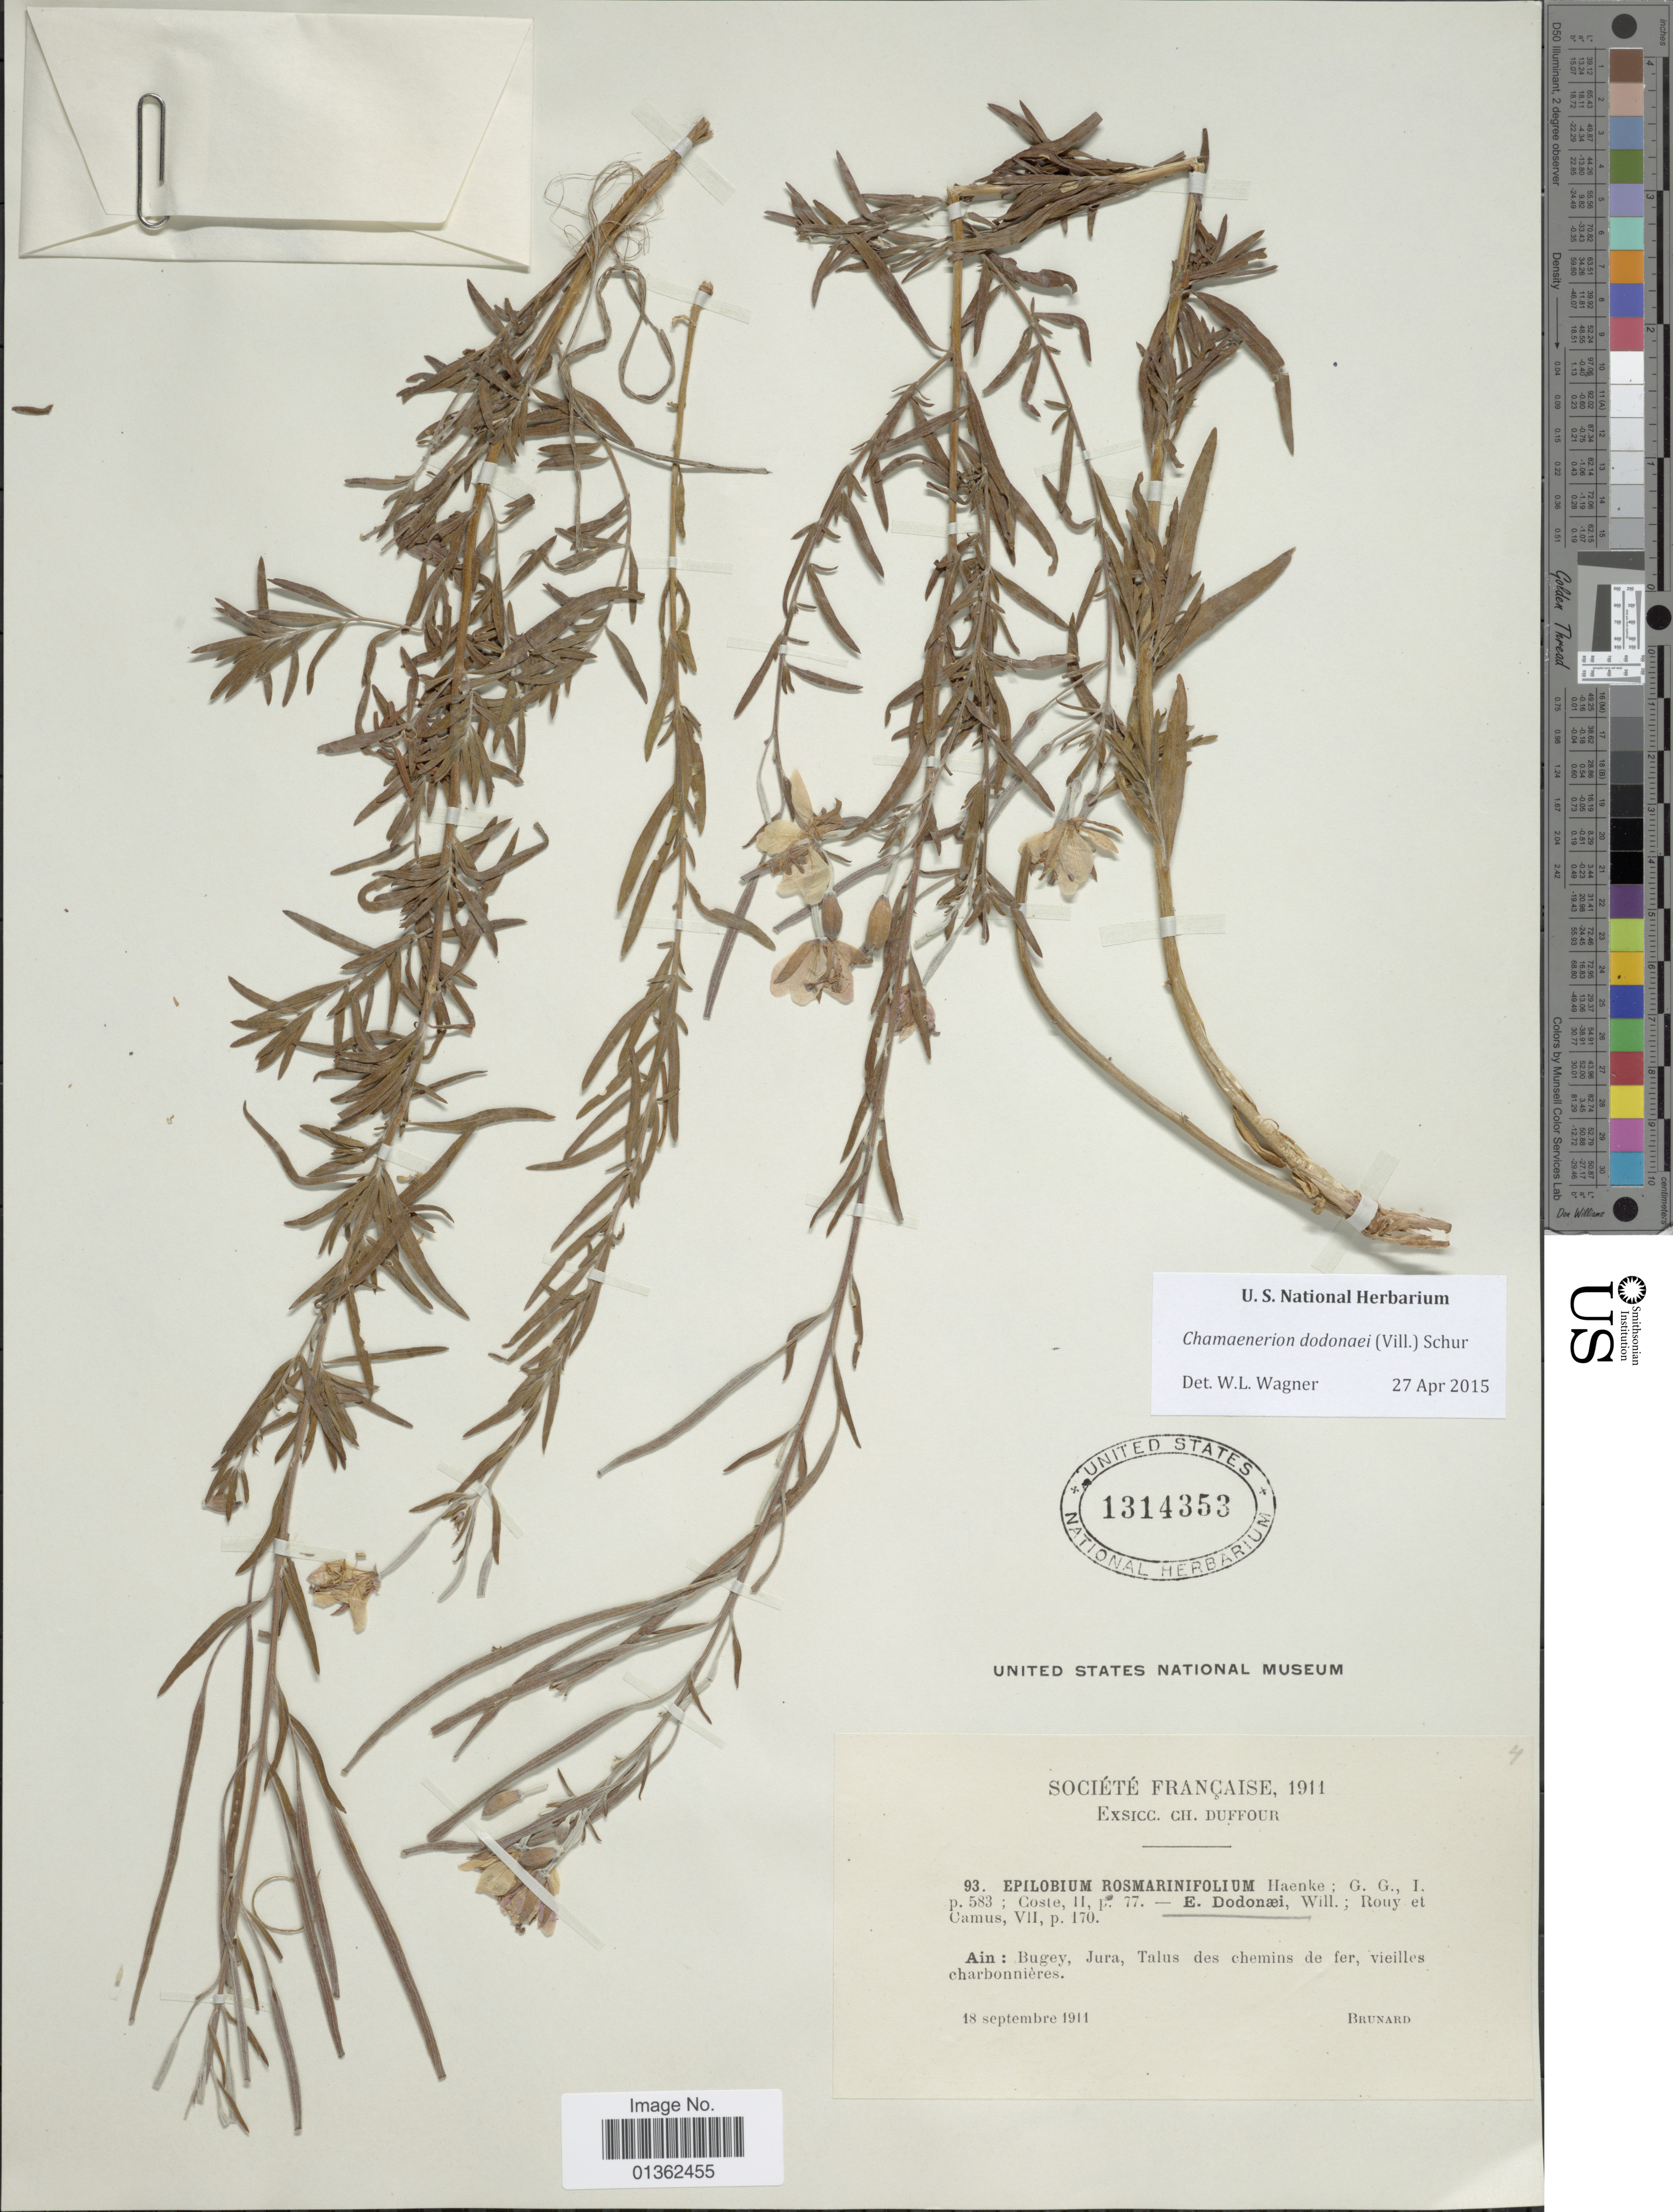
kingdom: Plantae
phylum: Tracheophyta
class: Magnoliopsida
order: Myrtales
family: Onagraceae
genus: Chamaenerion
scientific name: Chamaenerion dodonaei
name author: (Vill.) Schur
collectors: Brunard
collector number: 93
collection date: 1911-09-18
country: Switzerland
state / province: Jura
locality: Ain: Bugey, Talus des chemins de fer, vieilles charbonnières.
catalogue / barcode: US 1314353